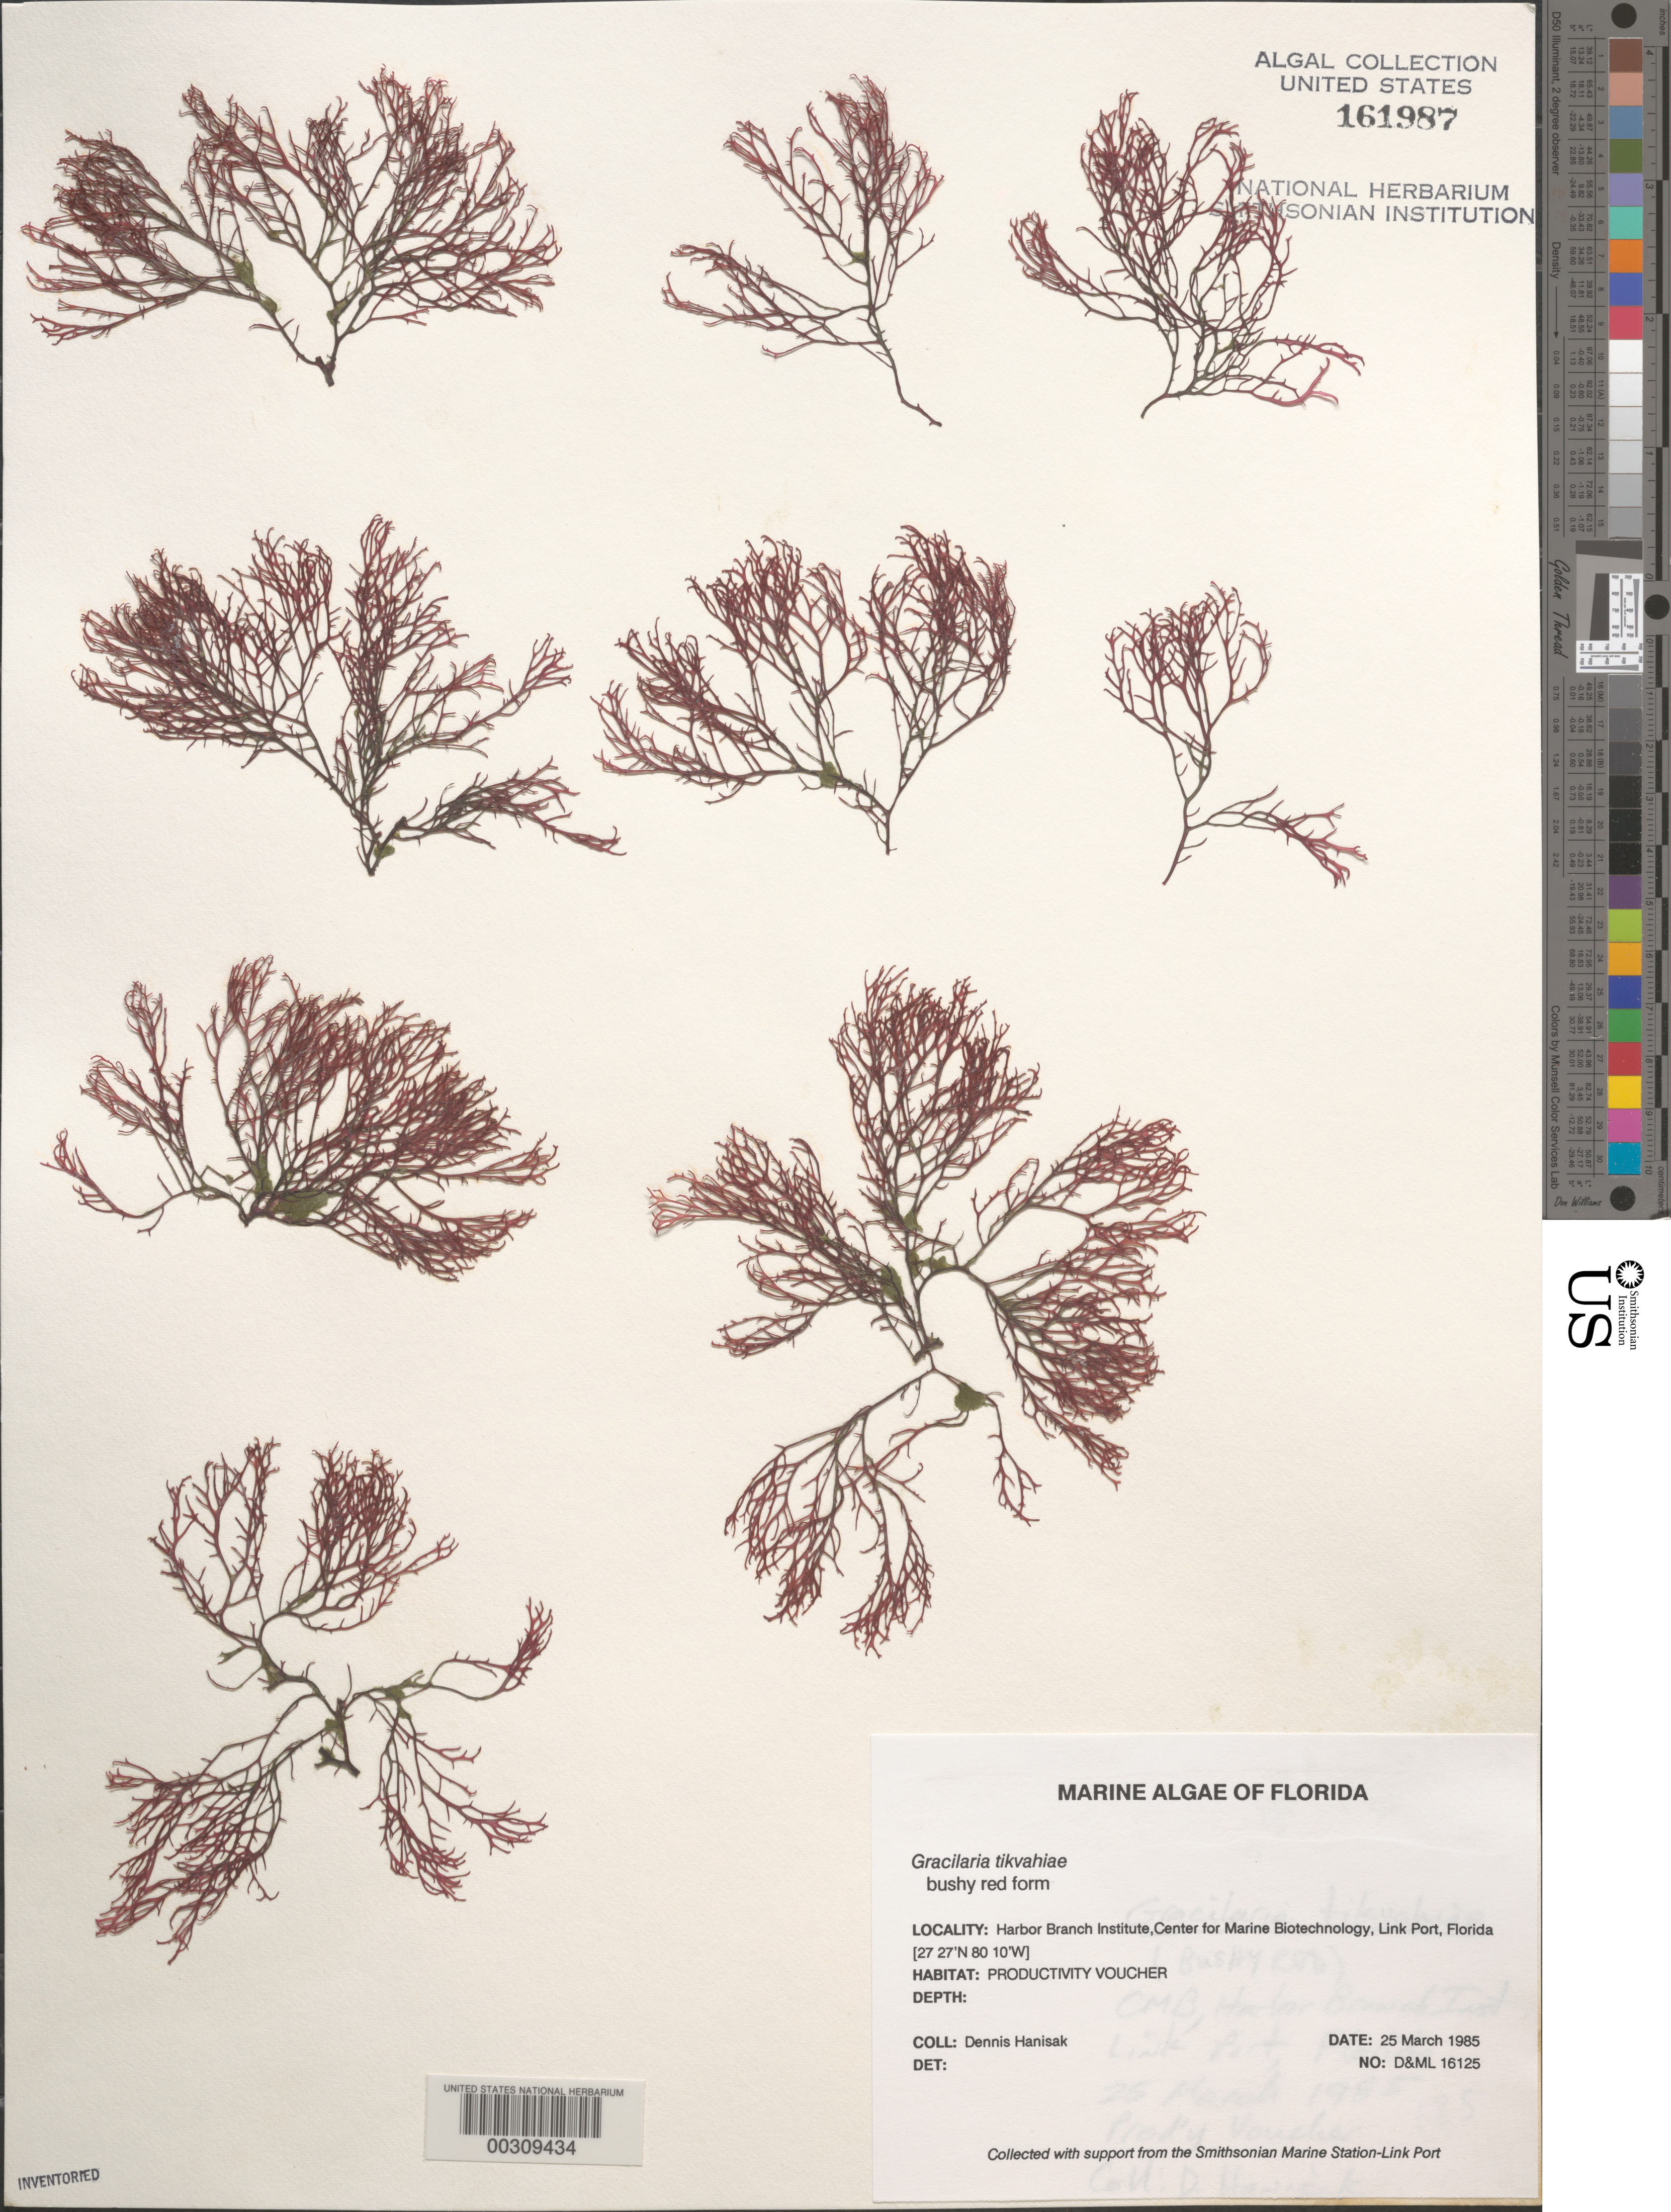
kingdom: Plantae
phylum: Rhodophyta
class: Florideophyceae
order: Gracilariales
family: Gracilariaceae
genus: Gracilaria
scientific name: Gracilaria tikvahiae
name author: McLachlan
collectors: M. Hanisak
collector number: D&ML 16125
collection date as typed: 25 Mar 1985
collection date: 1985-03-25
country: United States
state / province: Florida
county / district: Saint Lucie County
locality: Harbor Branch Oceanographic Institutue, Center for Marine Biotechnology, Link Port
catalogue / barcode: US 161987